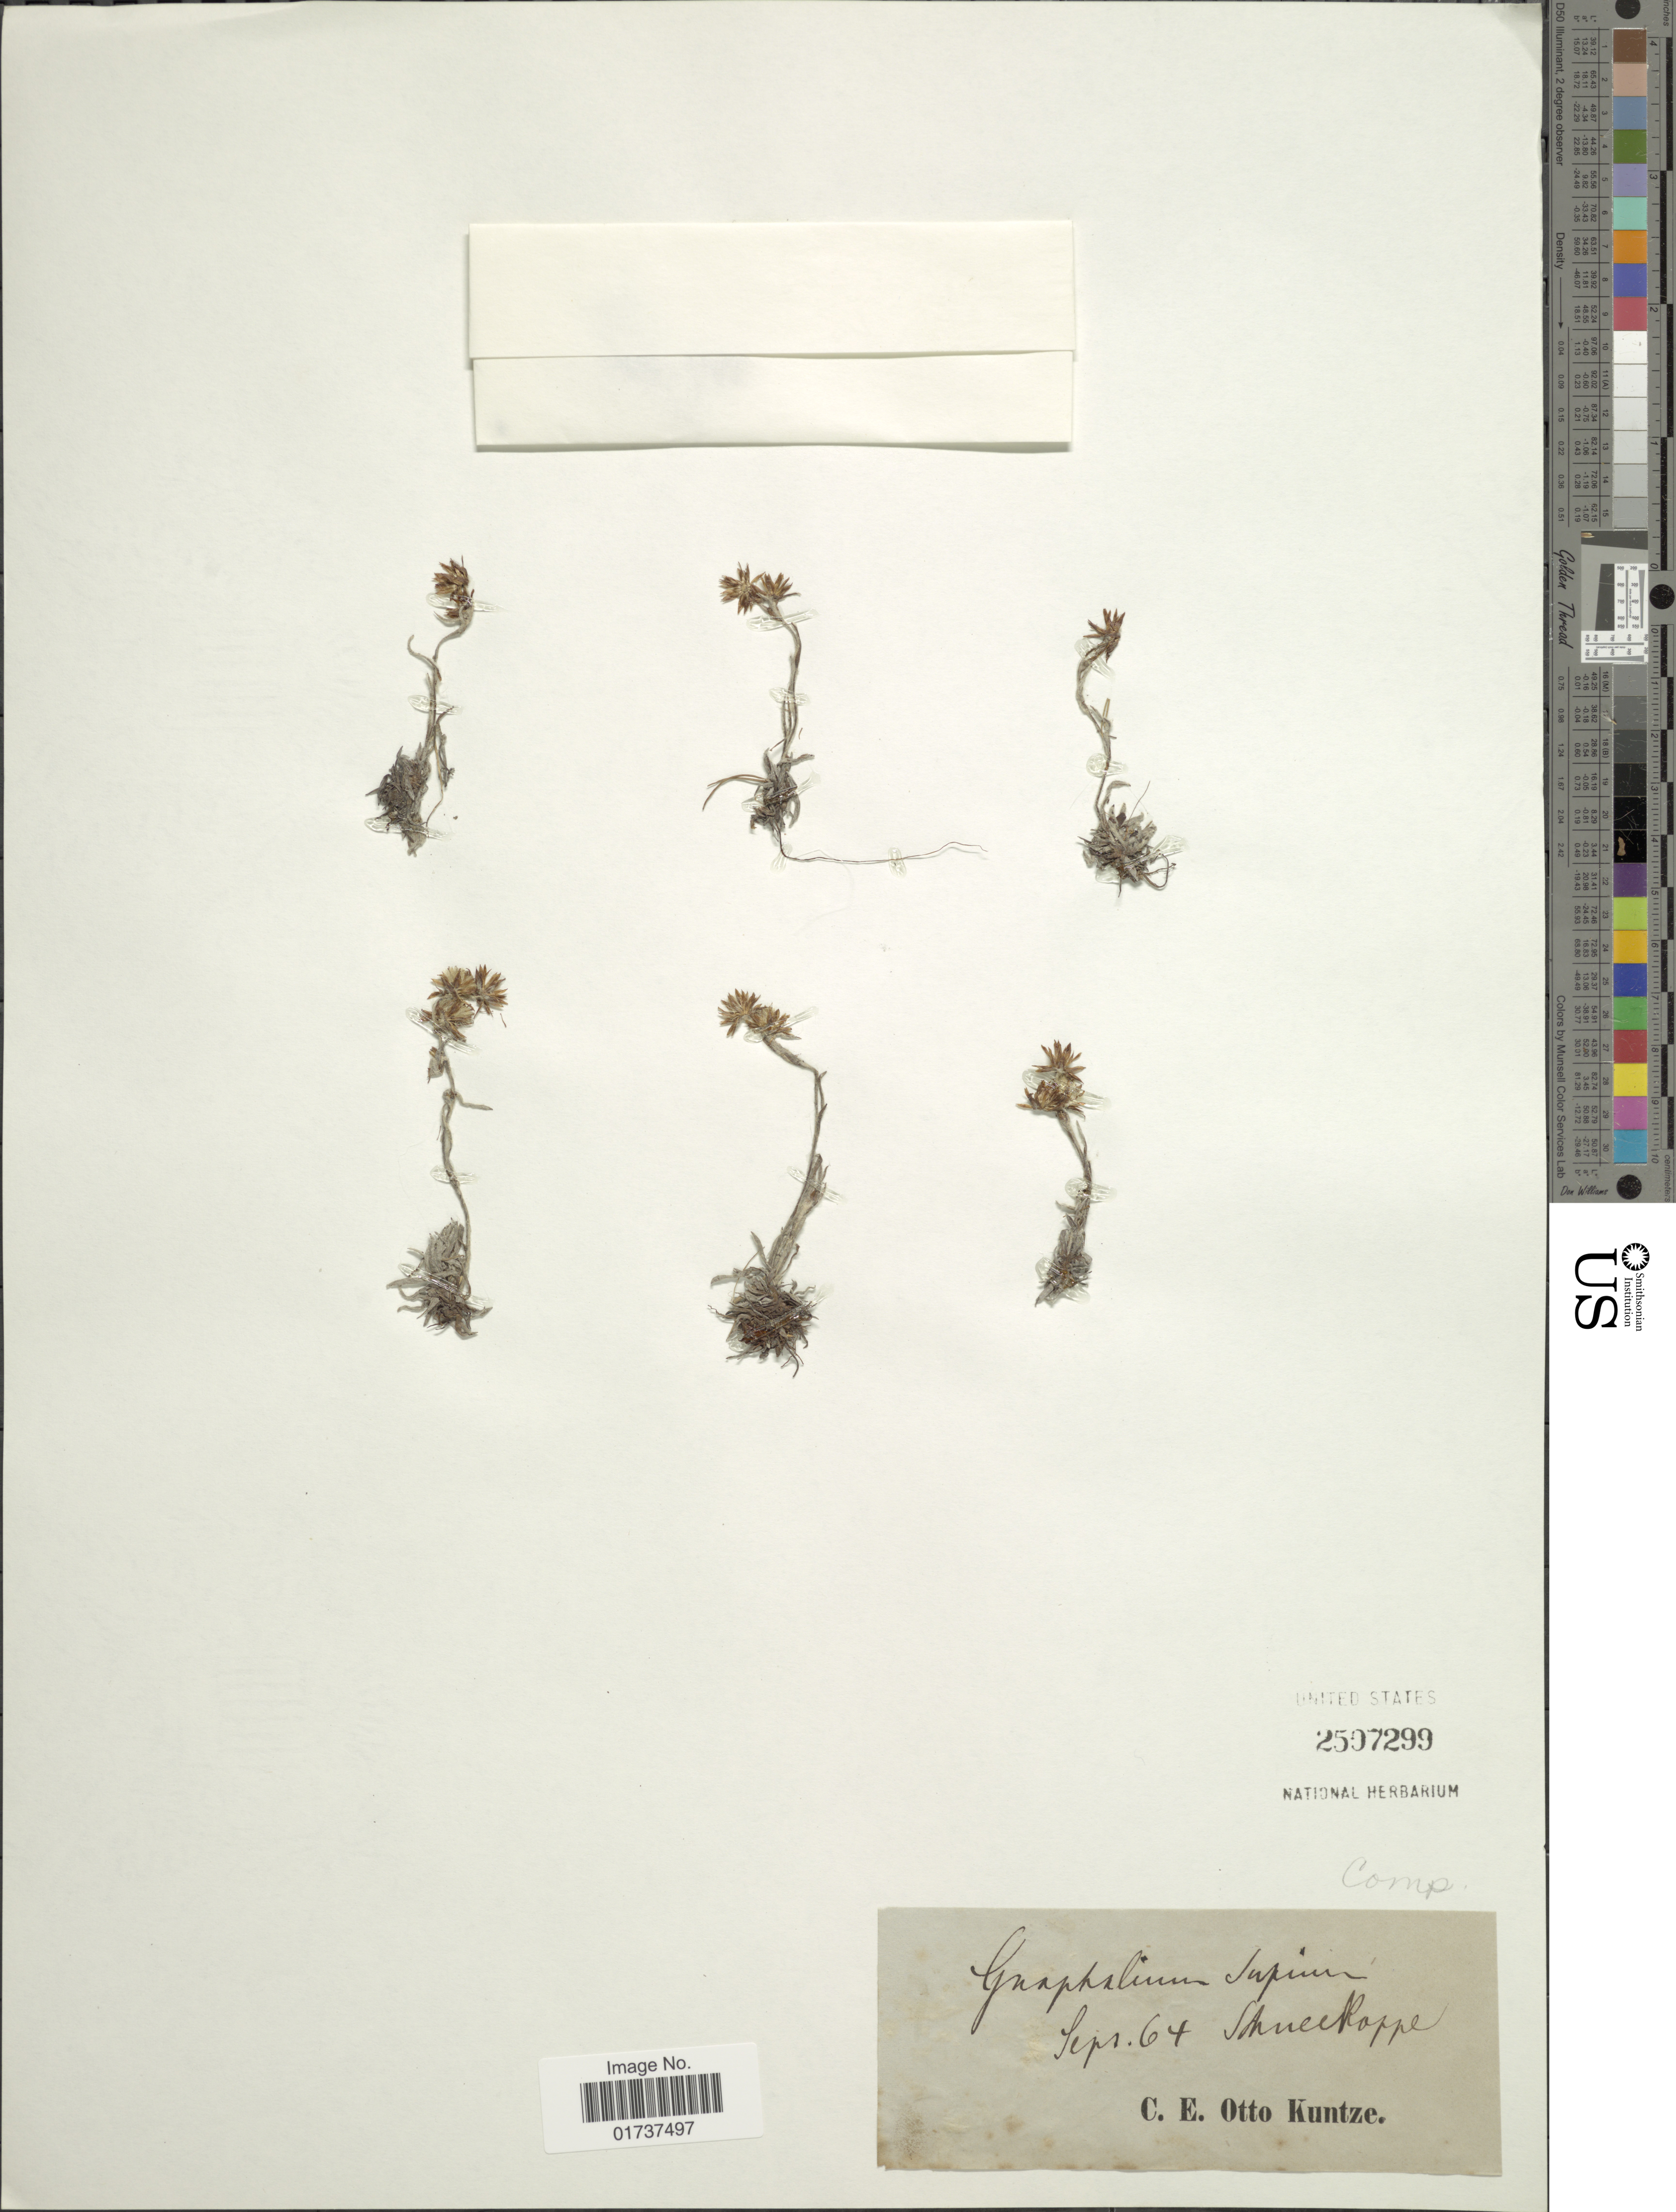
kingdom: Plantae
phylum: Tracheophyta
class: Magnoliopsida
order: Asterales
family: Asteraceae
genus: Gnaphalium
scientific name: Gnaphalium supinum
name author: L.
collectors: C.E.O. Kuntze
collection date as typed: Transcribed d/m/y: /9/64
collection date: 1864-09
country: Poland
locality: Schneekoppe [on border of Poland & Czech Republic]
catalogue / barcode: US 2507299